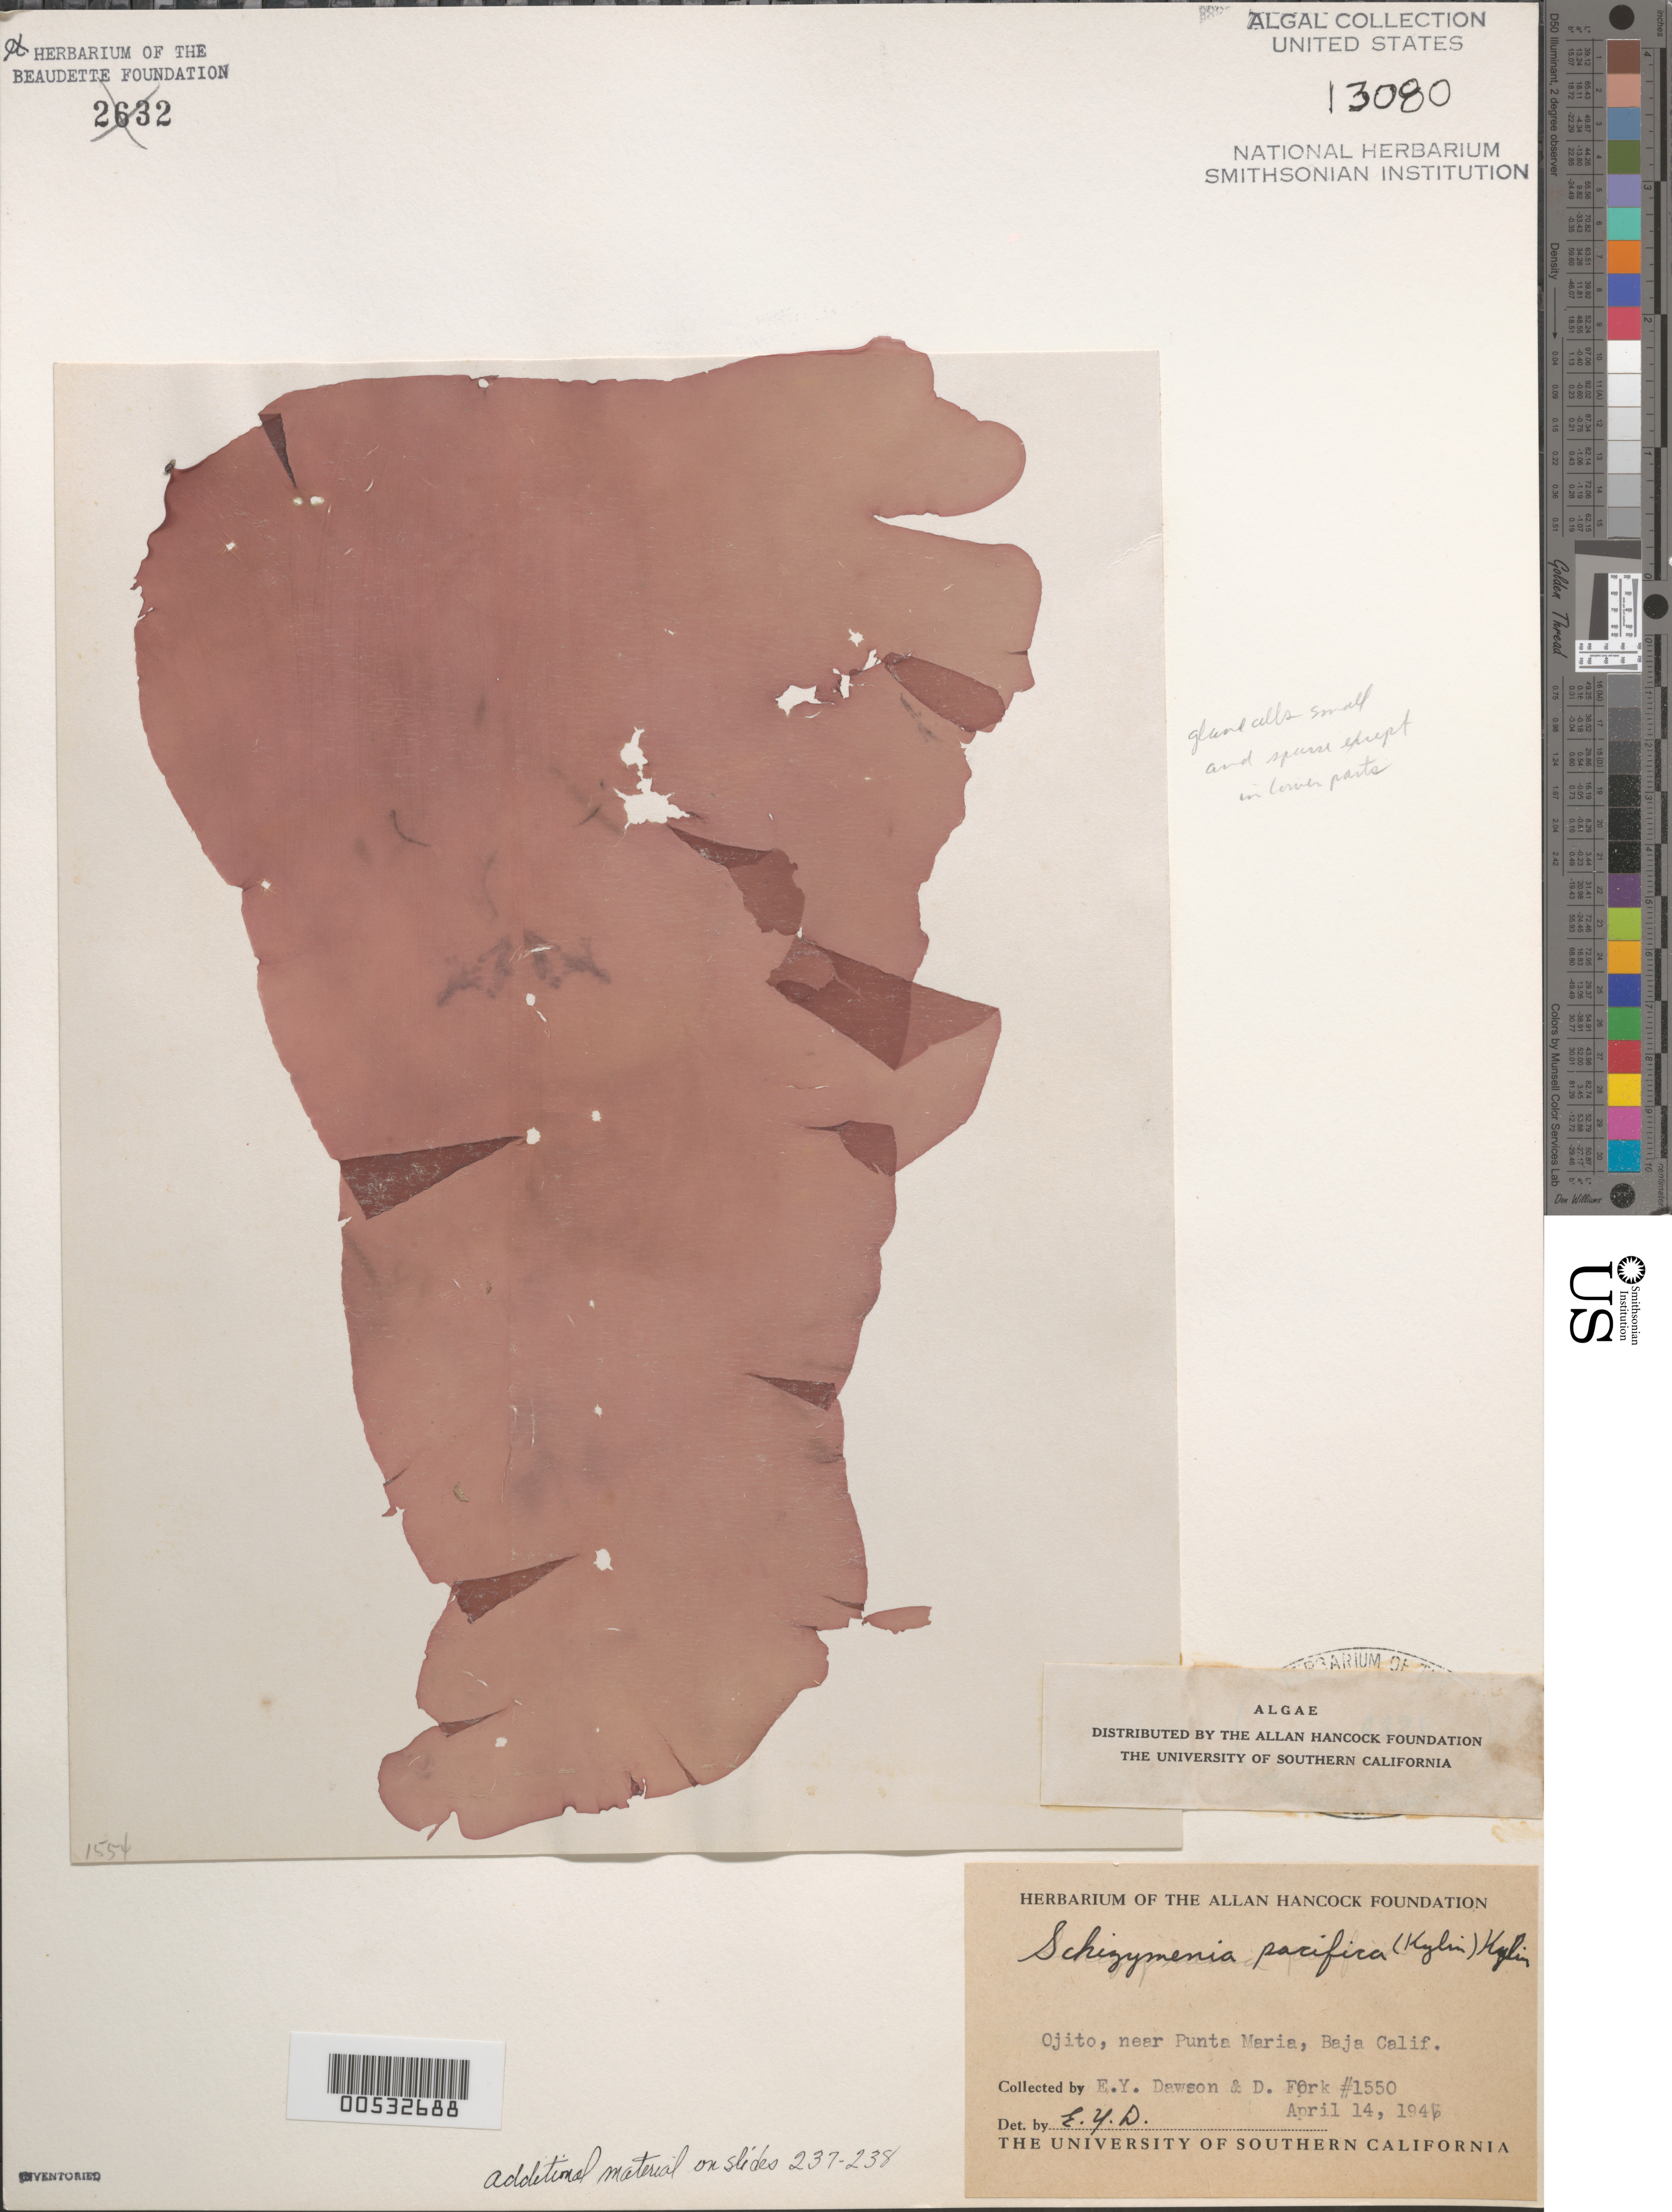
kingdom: Plantae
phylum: Rhodophyta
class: Florideophyceae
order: Nemastomatales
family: Schizymeniaceae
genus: Schizymenia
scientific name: Schizymenia pacifica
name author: (Kylin) Kylin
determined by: Dawson, E. Y.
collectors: E. Y. Dawson & D. Fork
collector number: EYD 1550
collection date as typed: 14 Apr 1946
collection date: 1946-04-14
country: Mexico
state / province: Baja California Norte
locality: Ojito, near Punta Maria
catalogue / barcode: US 13080